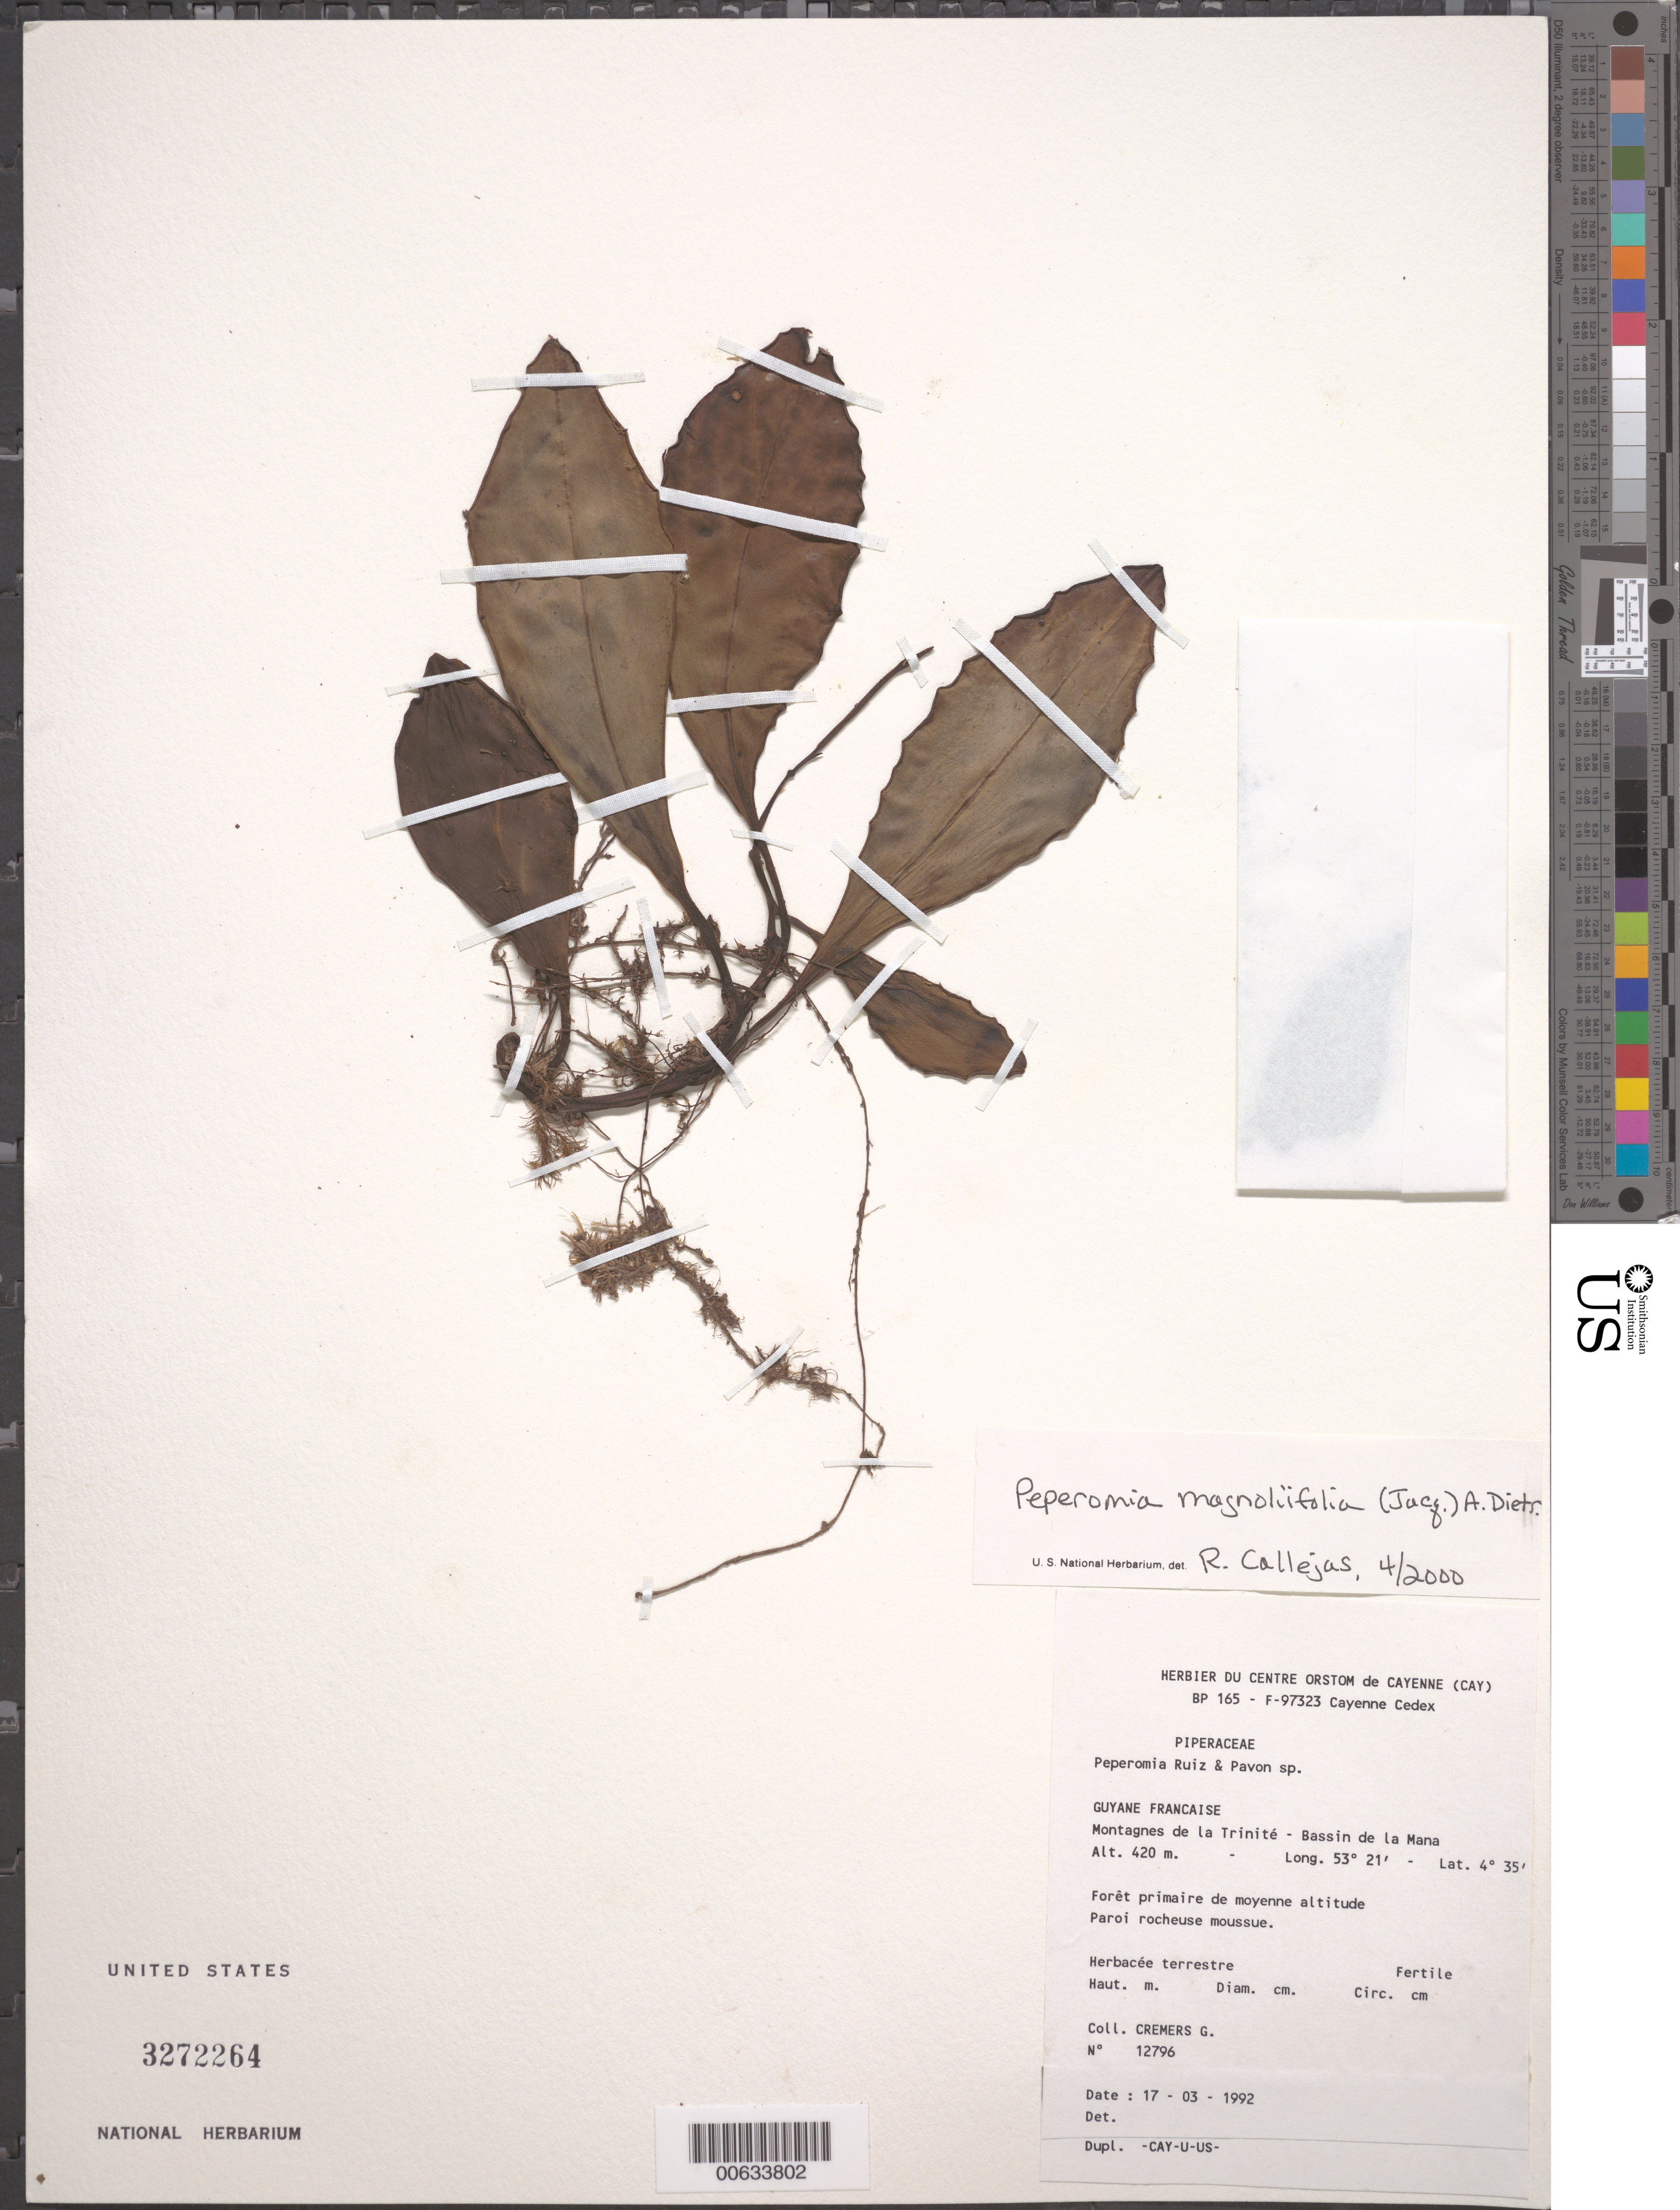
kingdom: Plantae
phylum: Tracheophyta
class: Magnoliopsida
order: Piperales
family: Piperaceae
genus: Peperomia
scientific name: Peperomia magnoliifolia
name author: (Jacq.) A. Dietr.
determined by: Callejas, Ricardo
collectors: G. Cremers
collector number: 12796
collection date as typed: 17-Mar-92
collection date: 1992-03-17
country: French Guiana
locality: Montagnes de la Trinité, Bassin de la Mana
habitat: Forêt primaire de moyenne altitude. Paroi rocheuse mousue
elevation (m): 420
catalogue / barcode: US 3272264